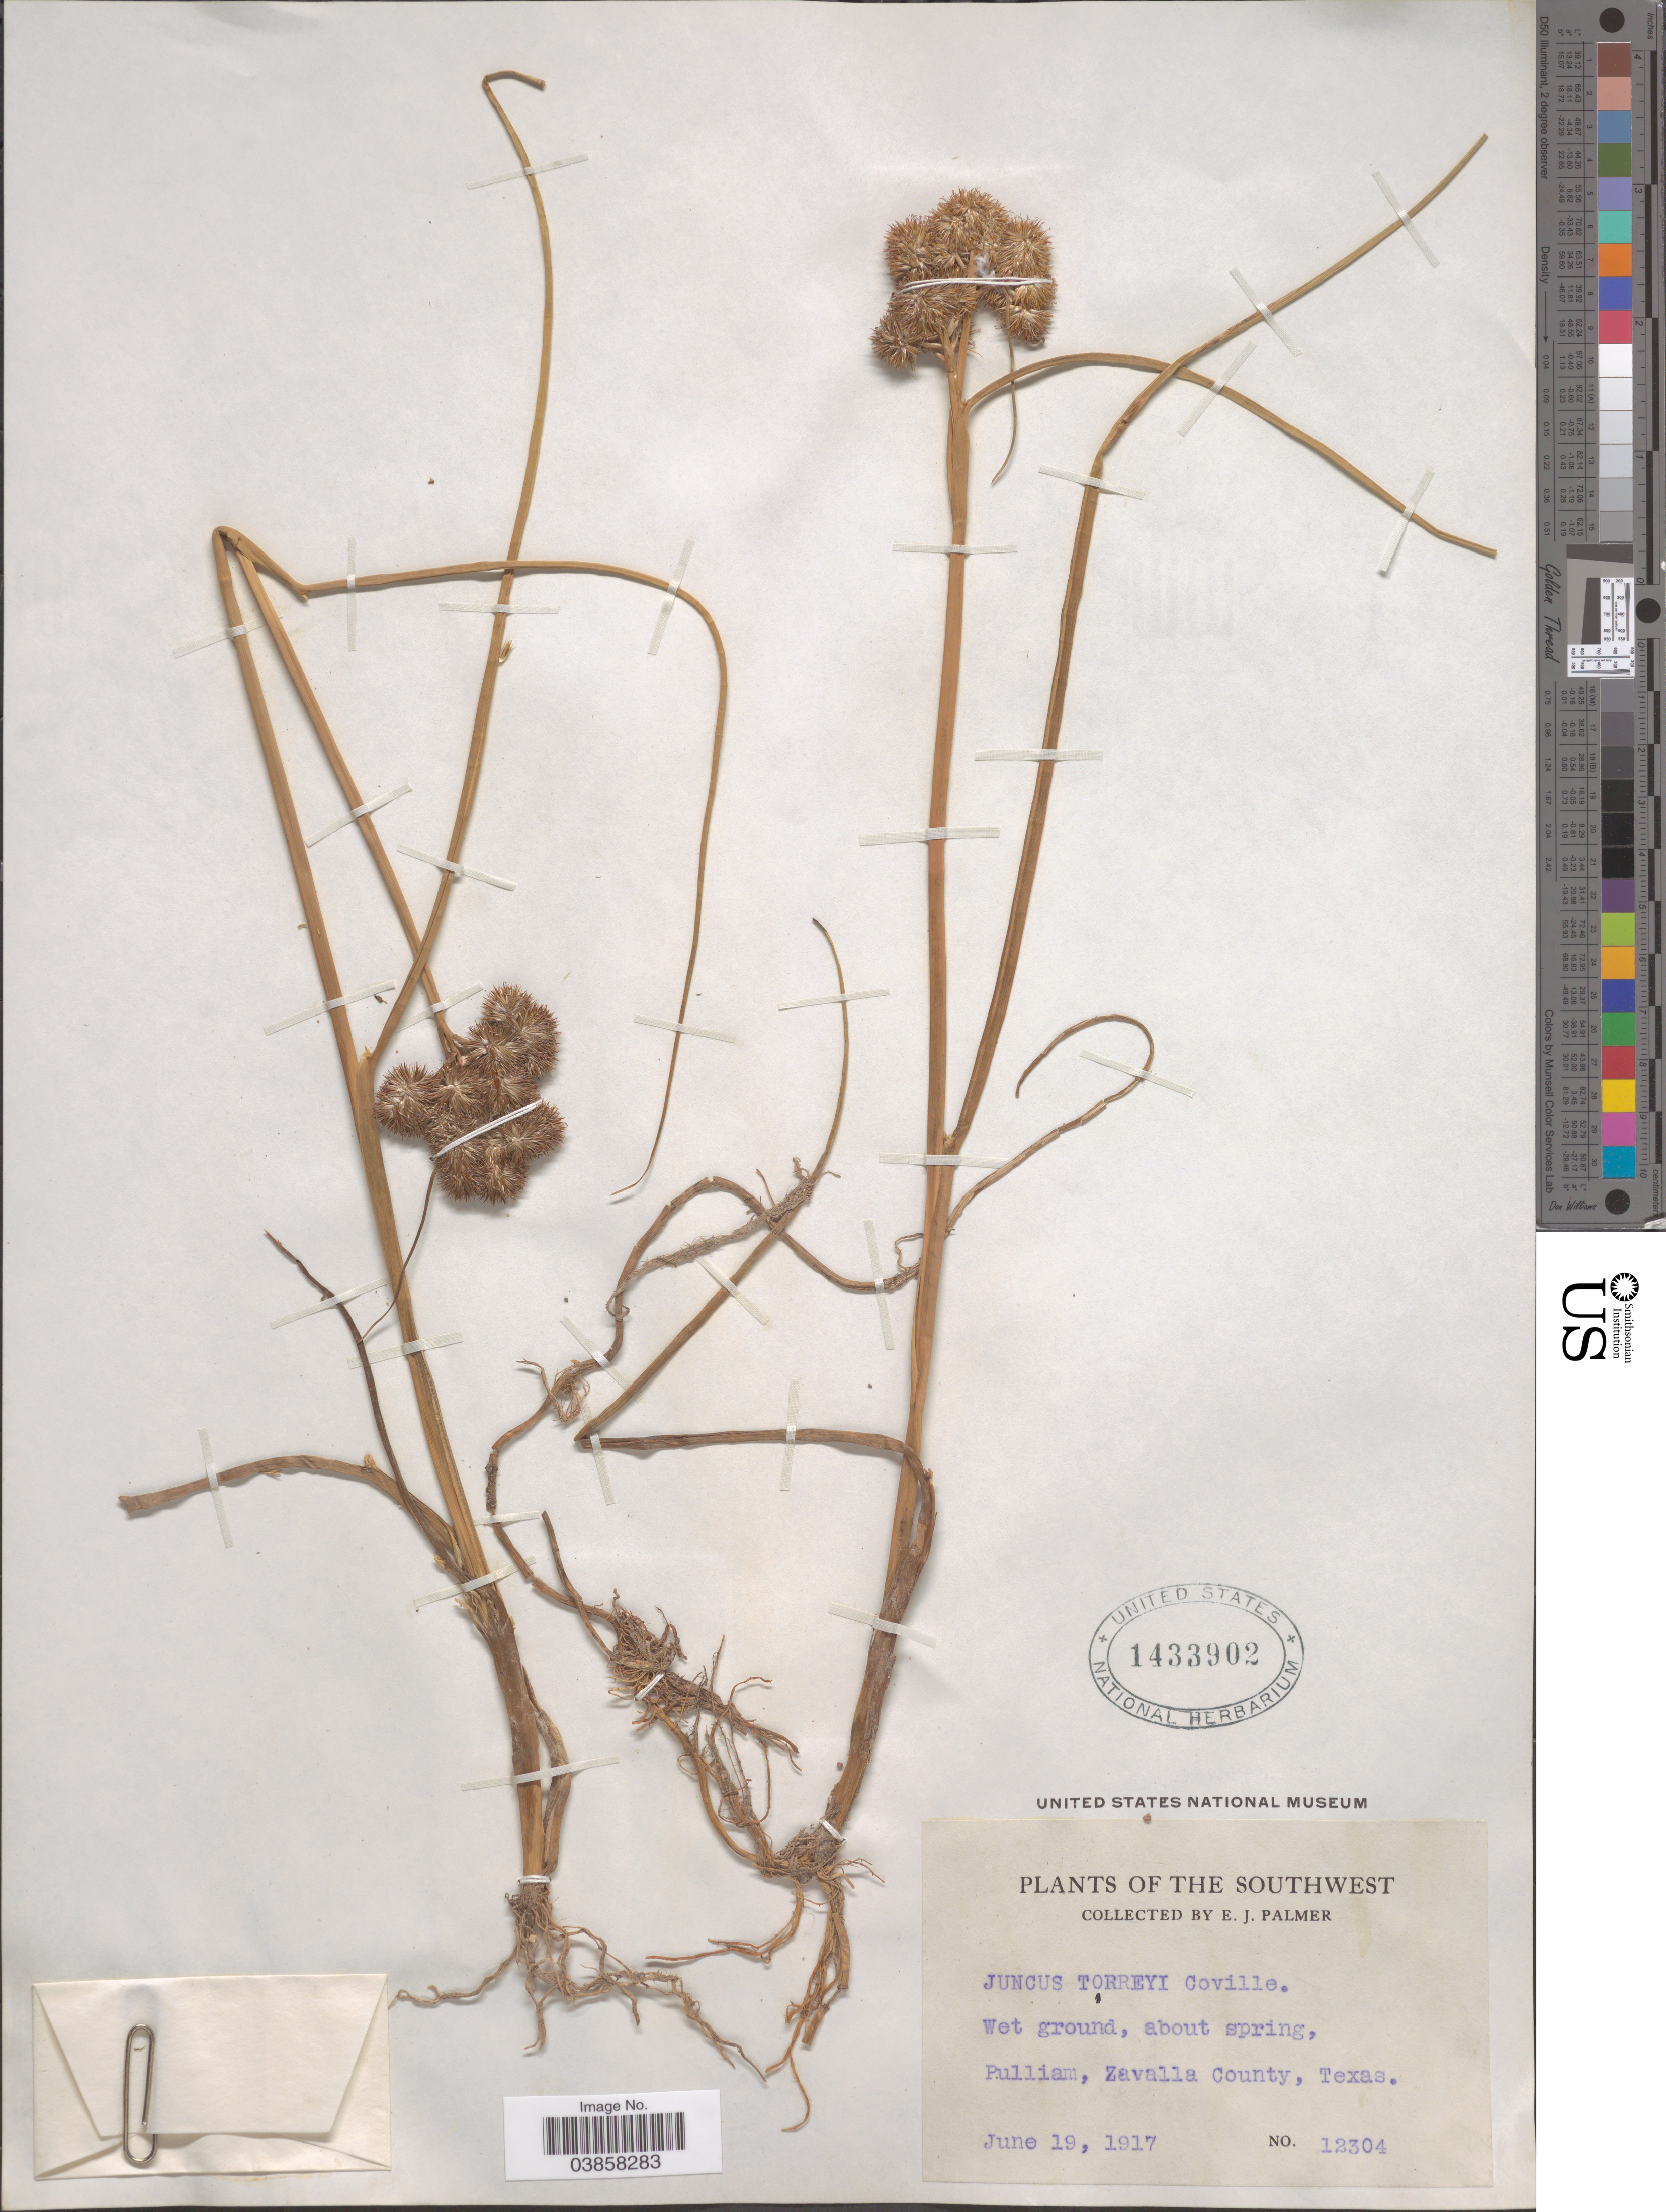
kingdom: Plantae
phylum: Tracheophyta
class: Liliopsida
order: Poales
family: Juncaceae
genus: Juncus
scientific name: Juncus torreyi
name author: Coville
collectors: E. J. Palmer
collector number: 12304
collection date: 1917-06-19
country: United States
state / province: Texas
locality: Southwest. Pulliam, Zavalla County.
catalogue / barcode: US 1433902